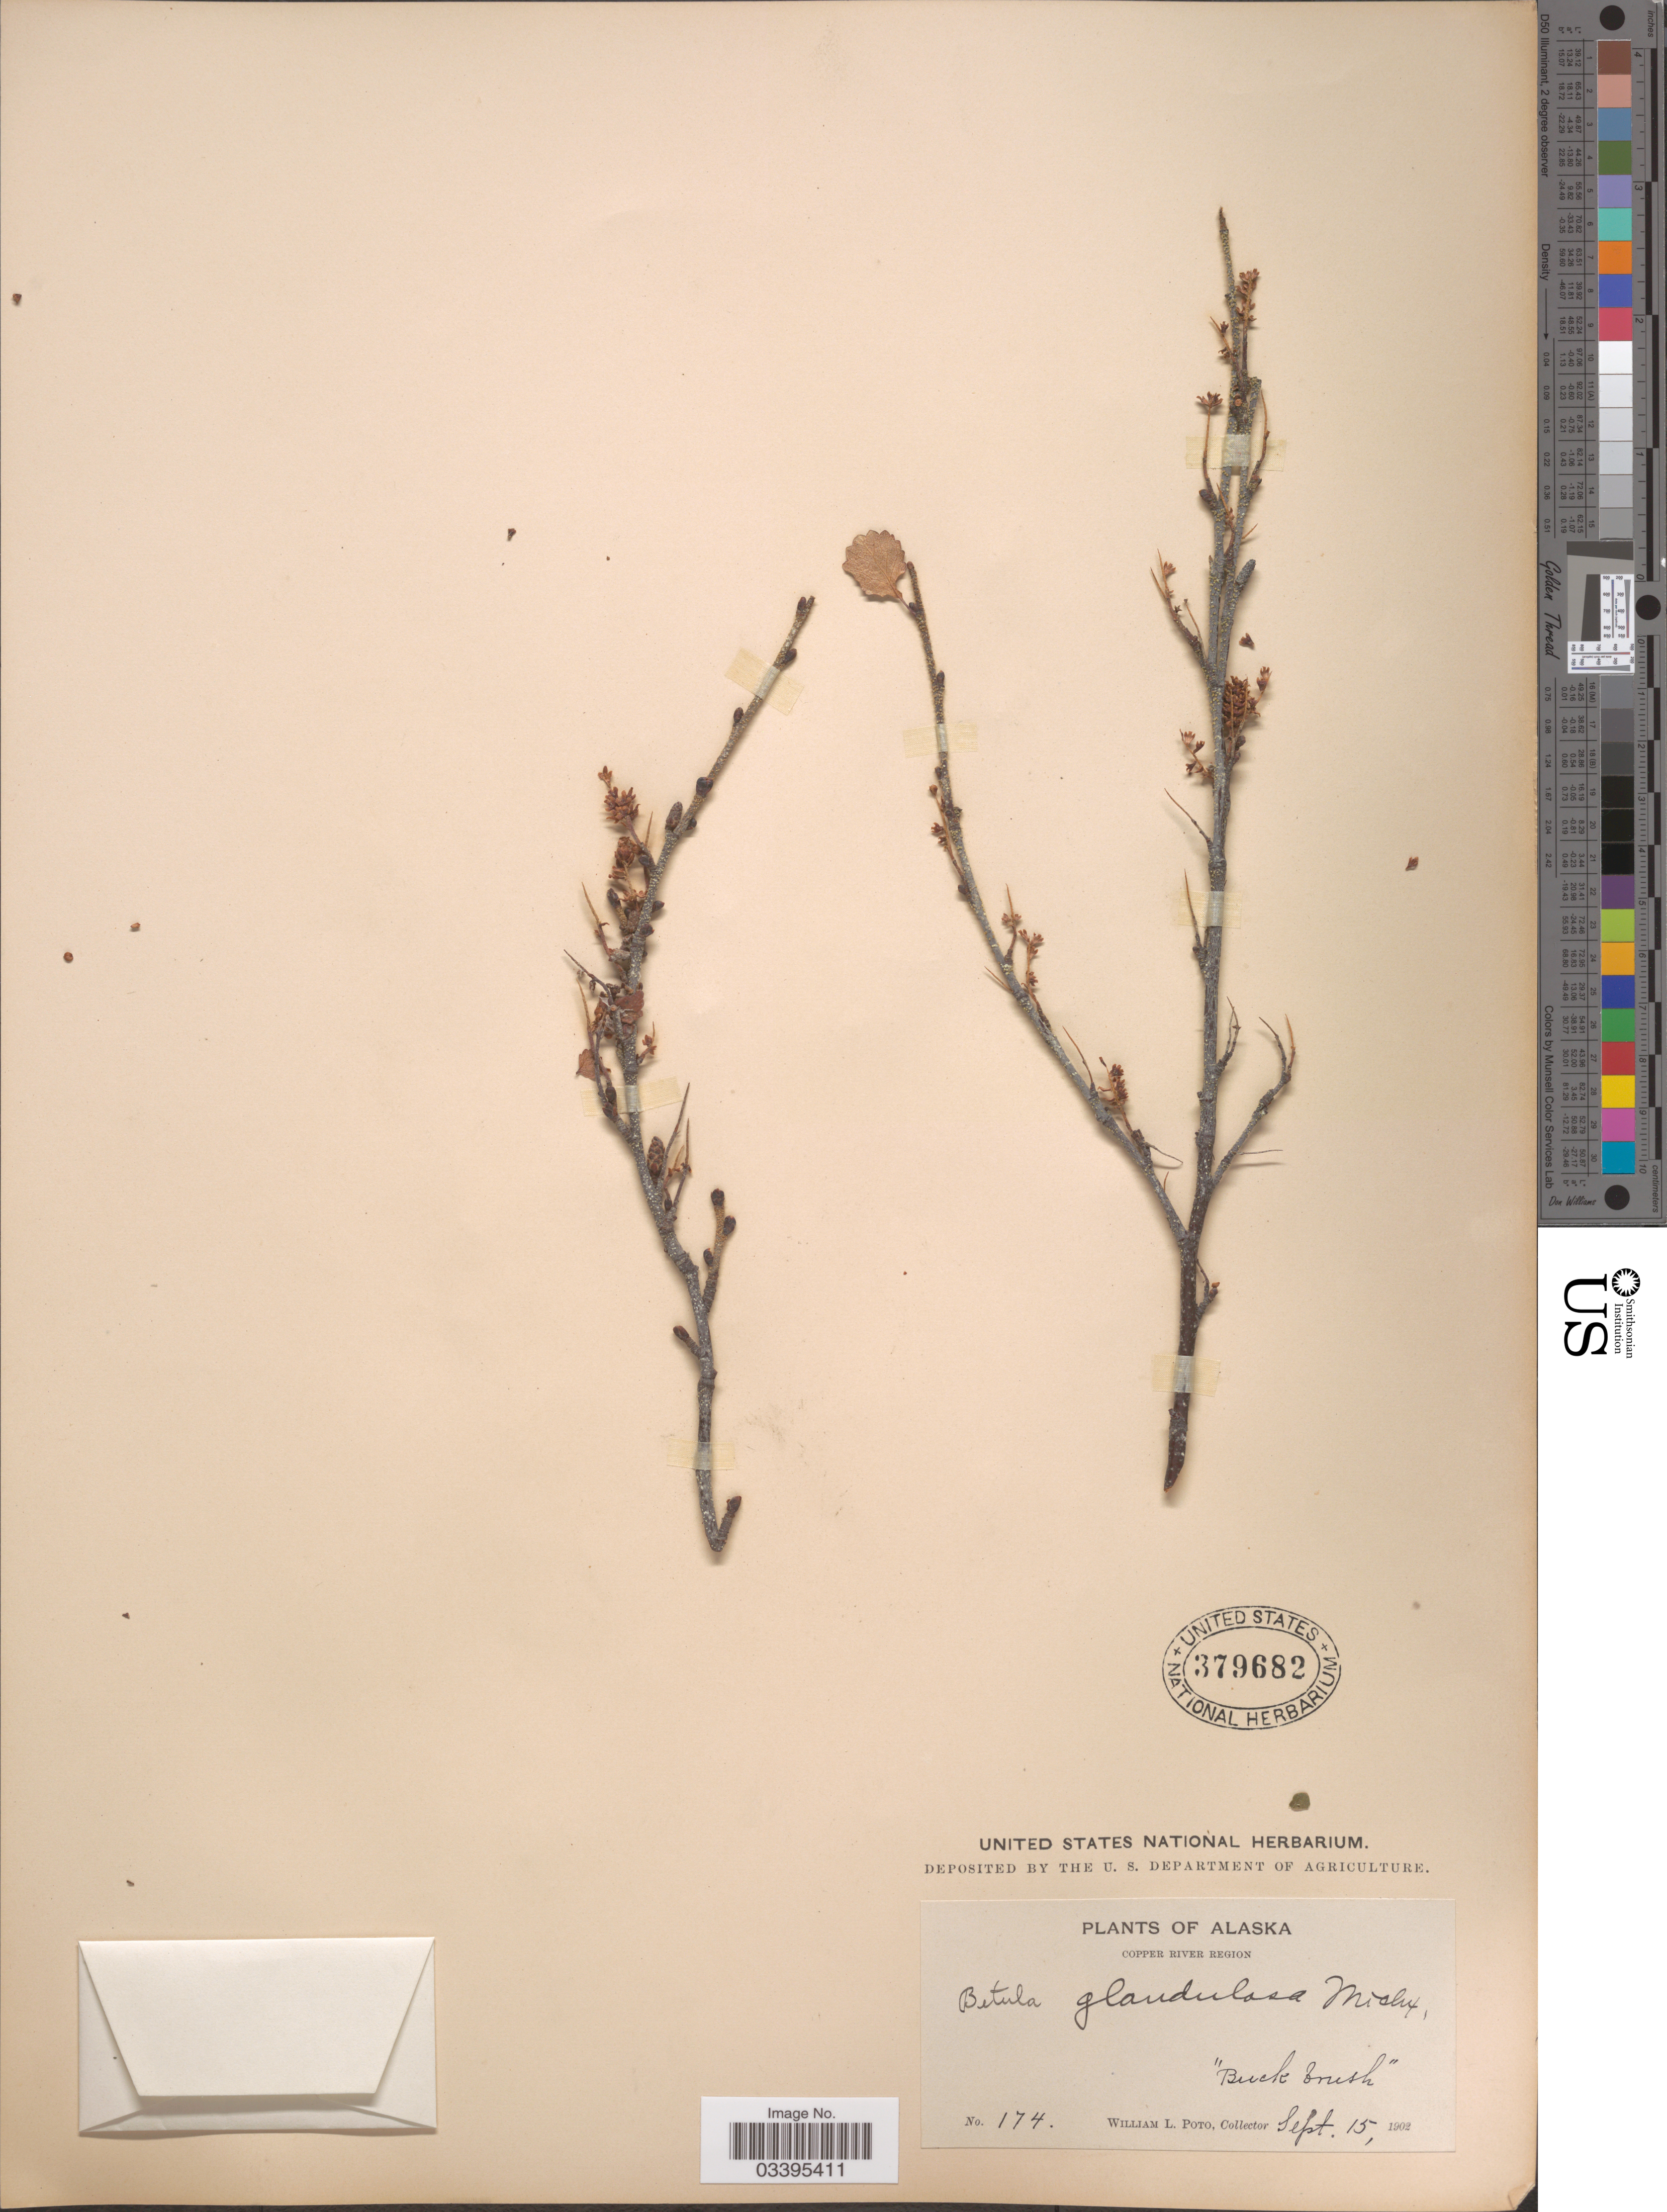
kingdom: Plantae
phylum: Tracheophyta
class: Magnoliopsida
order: Fagales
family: Betulaceae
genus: Betula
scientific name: Betula glandulosa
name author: Michx.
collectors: W. Poto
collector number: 174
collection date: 1902-09-15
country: United States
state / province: Alaska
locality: Copper River Region.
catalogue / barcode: US 379682